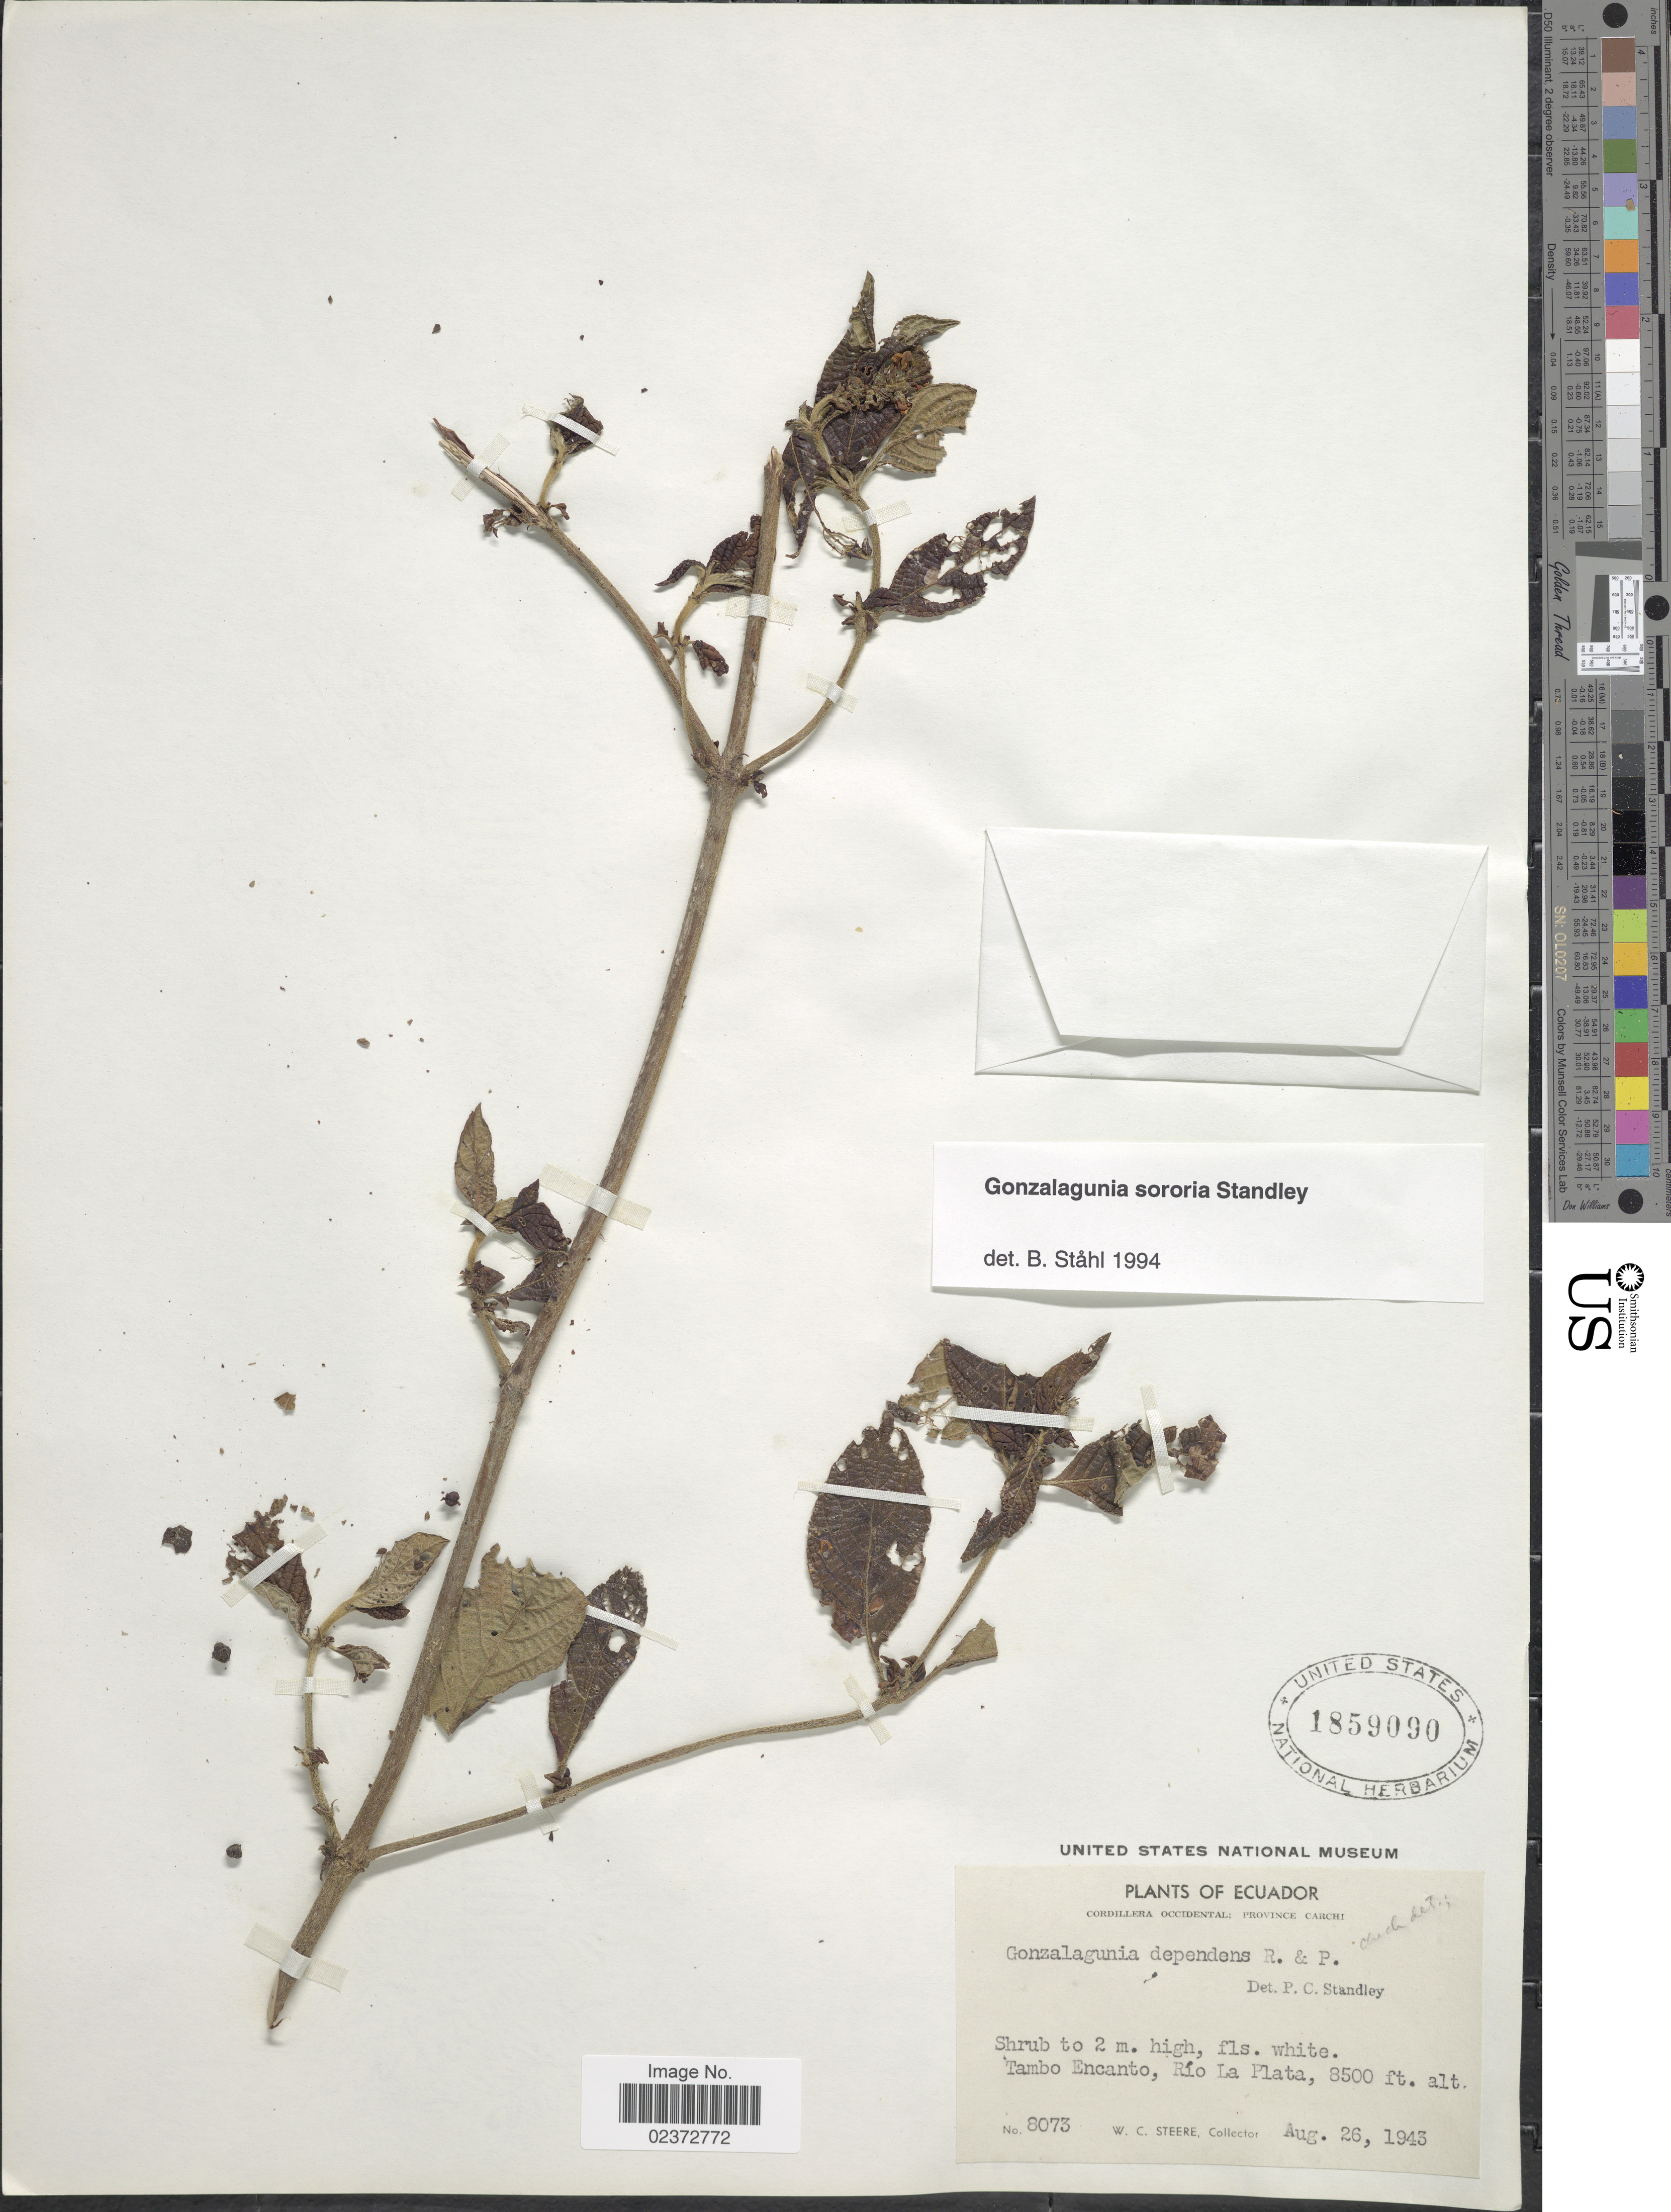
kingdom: Plantae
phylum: Tracheophyta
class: Magnoliopsida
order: Gentianales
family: Rubiaceae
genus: Gonzalagunia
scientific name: Gonzalagunia sororia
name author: Standl.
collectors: W. C. Steere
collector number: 8073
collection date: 1943-08-26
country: Ecuador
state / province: Carchi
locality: Cordillera Occidental, Tambo Encanto, Río La Plata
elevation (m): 2591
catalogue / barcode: US 1859090